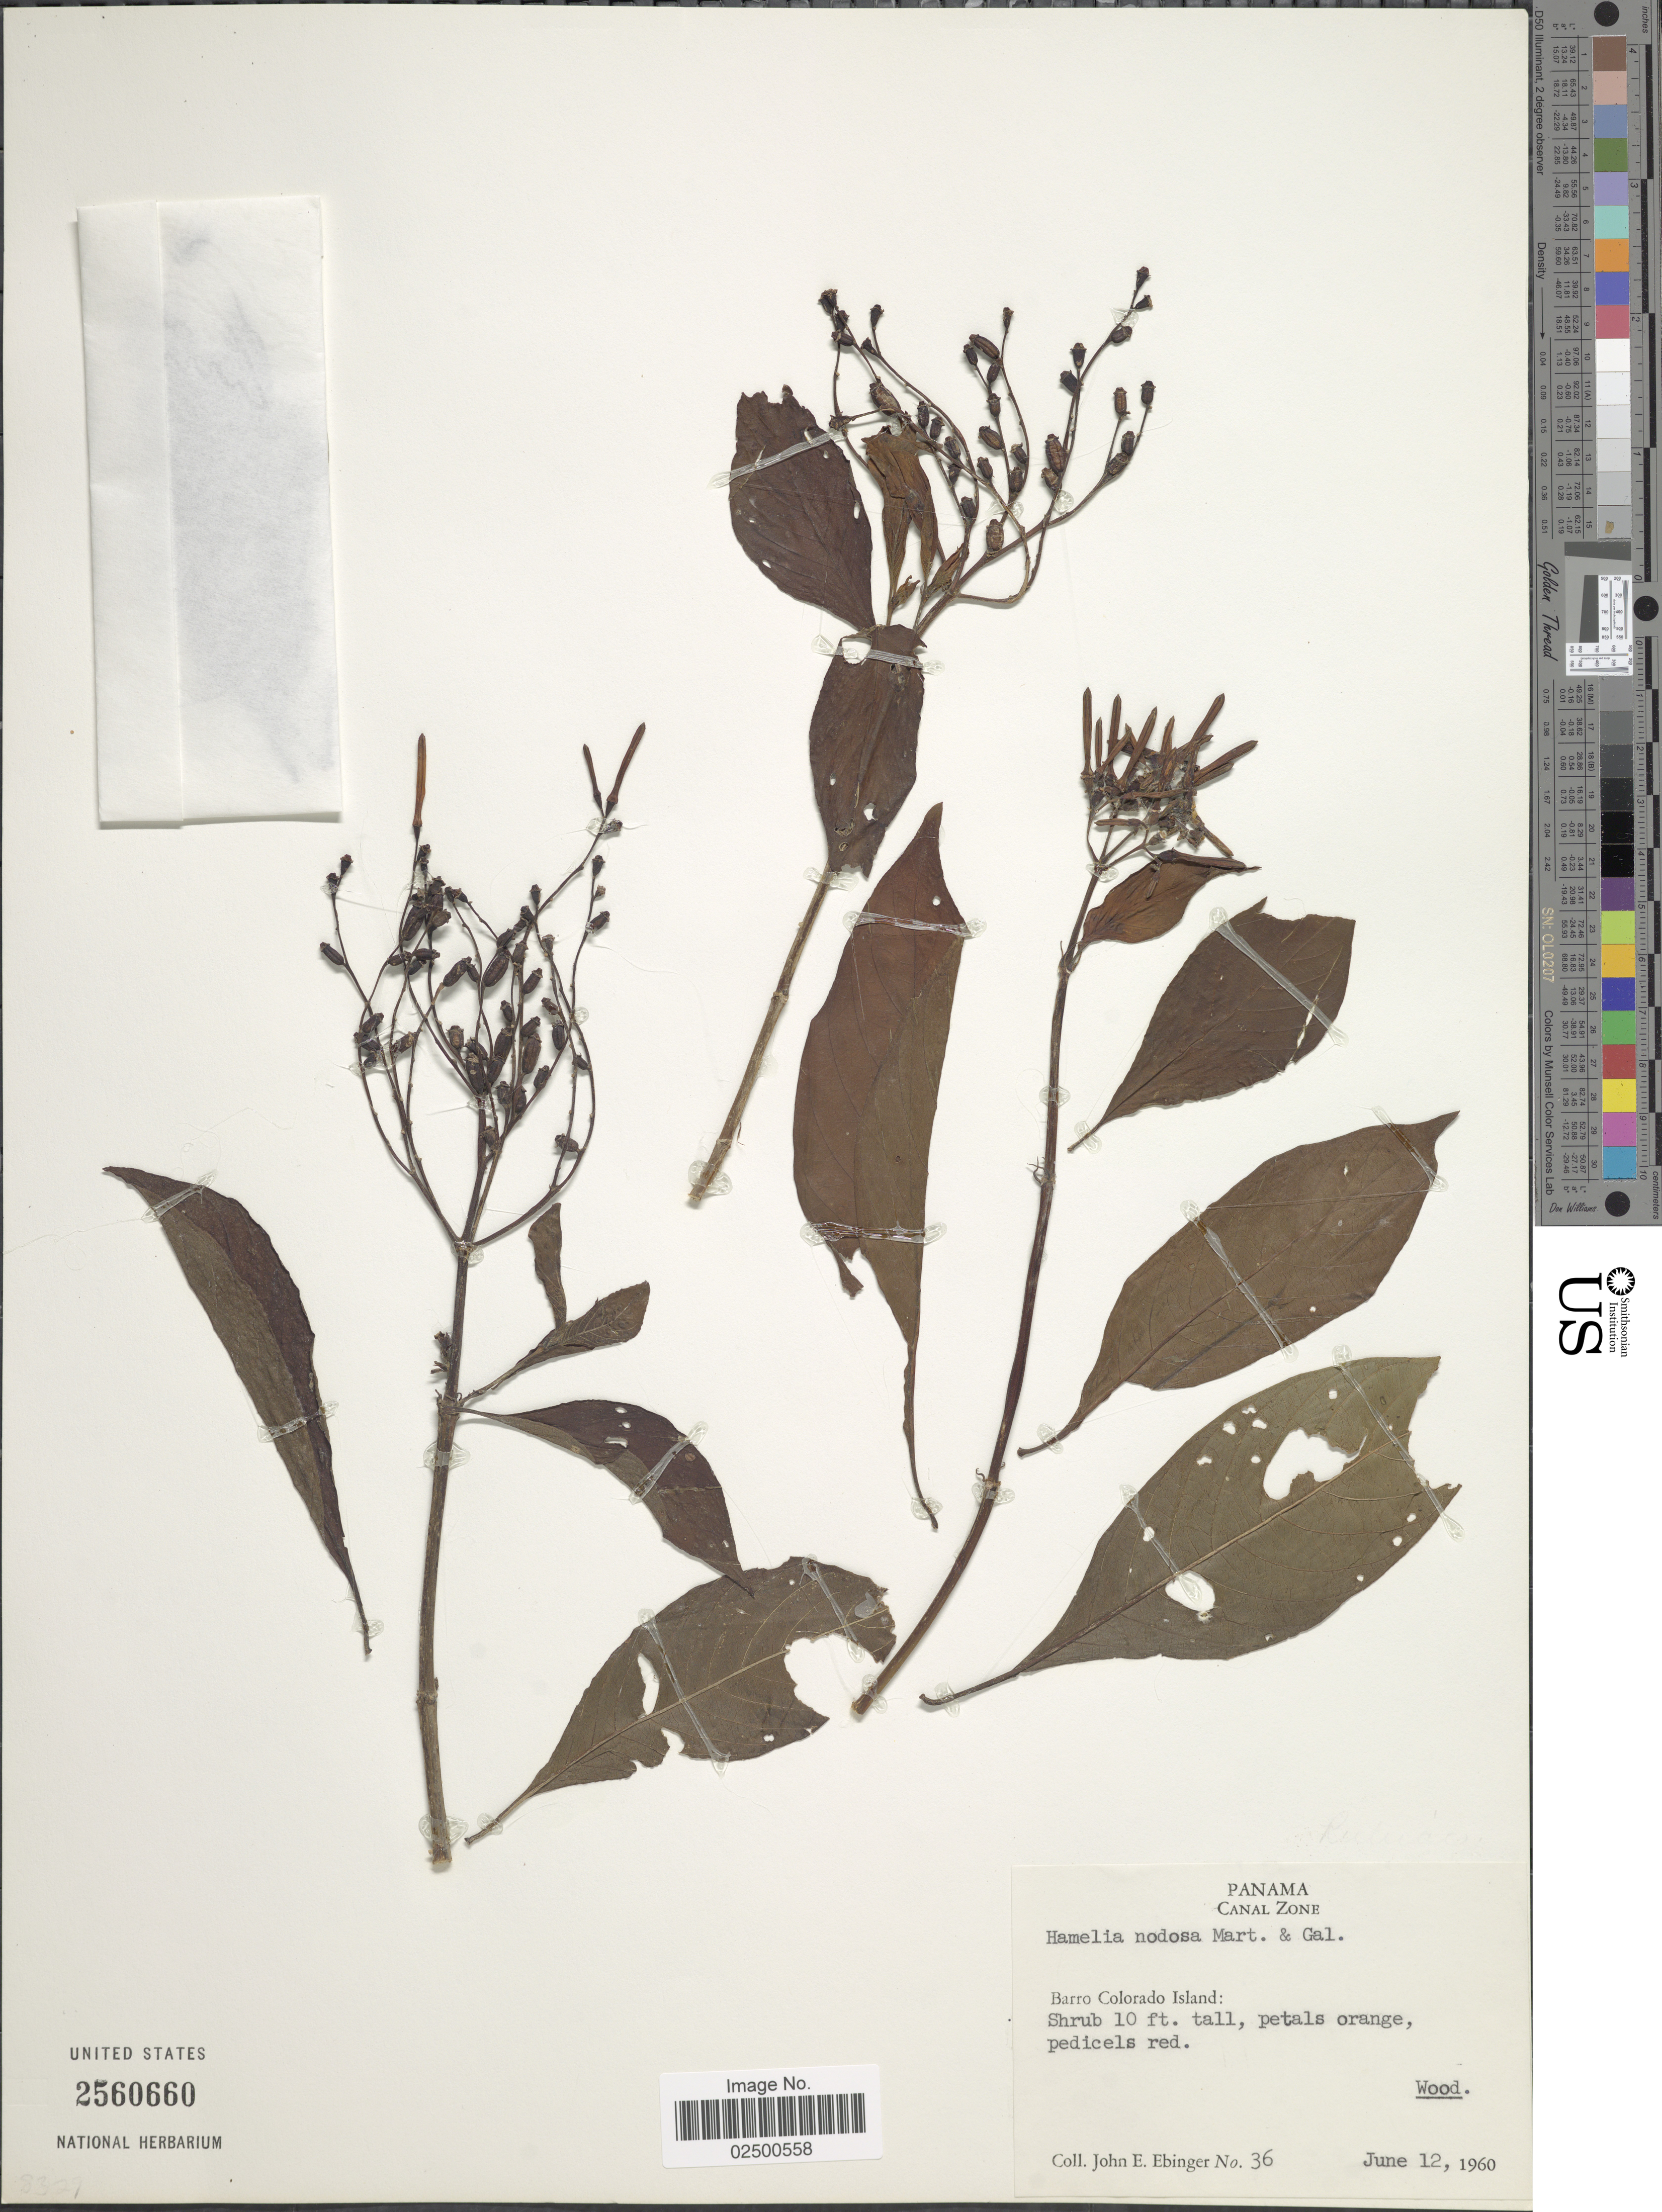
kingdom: Plantae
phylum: Tracheophyta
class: Magnoliopsida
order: Gentianales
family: Rubiaceae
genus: Hamelia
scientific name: Hamelia nodosa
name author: M. Martens & Galeotti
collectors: J. Ebinger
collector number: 36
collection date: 1960-06-12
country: Panama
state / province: Panamá Oeste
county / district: Canal Zone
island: Barro Colorado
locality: Canal Zone. Barro Colorado Island.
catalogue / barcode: US 2560660